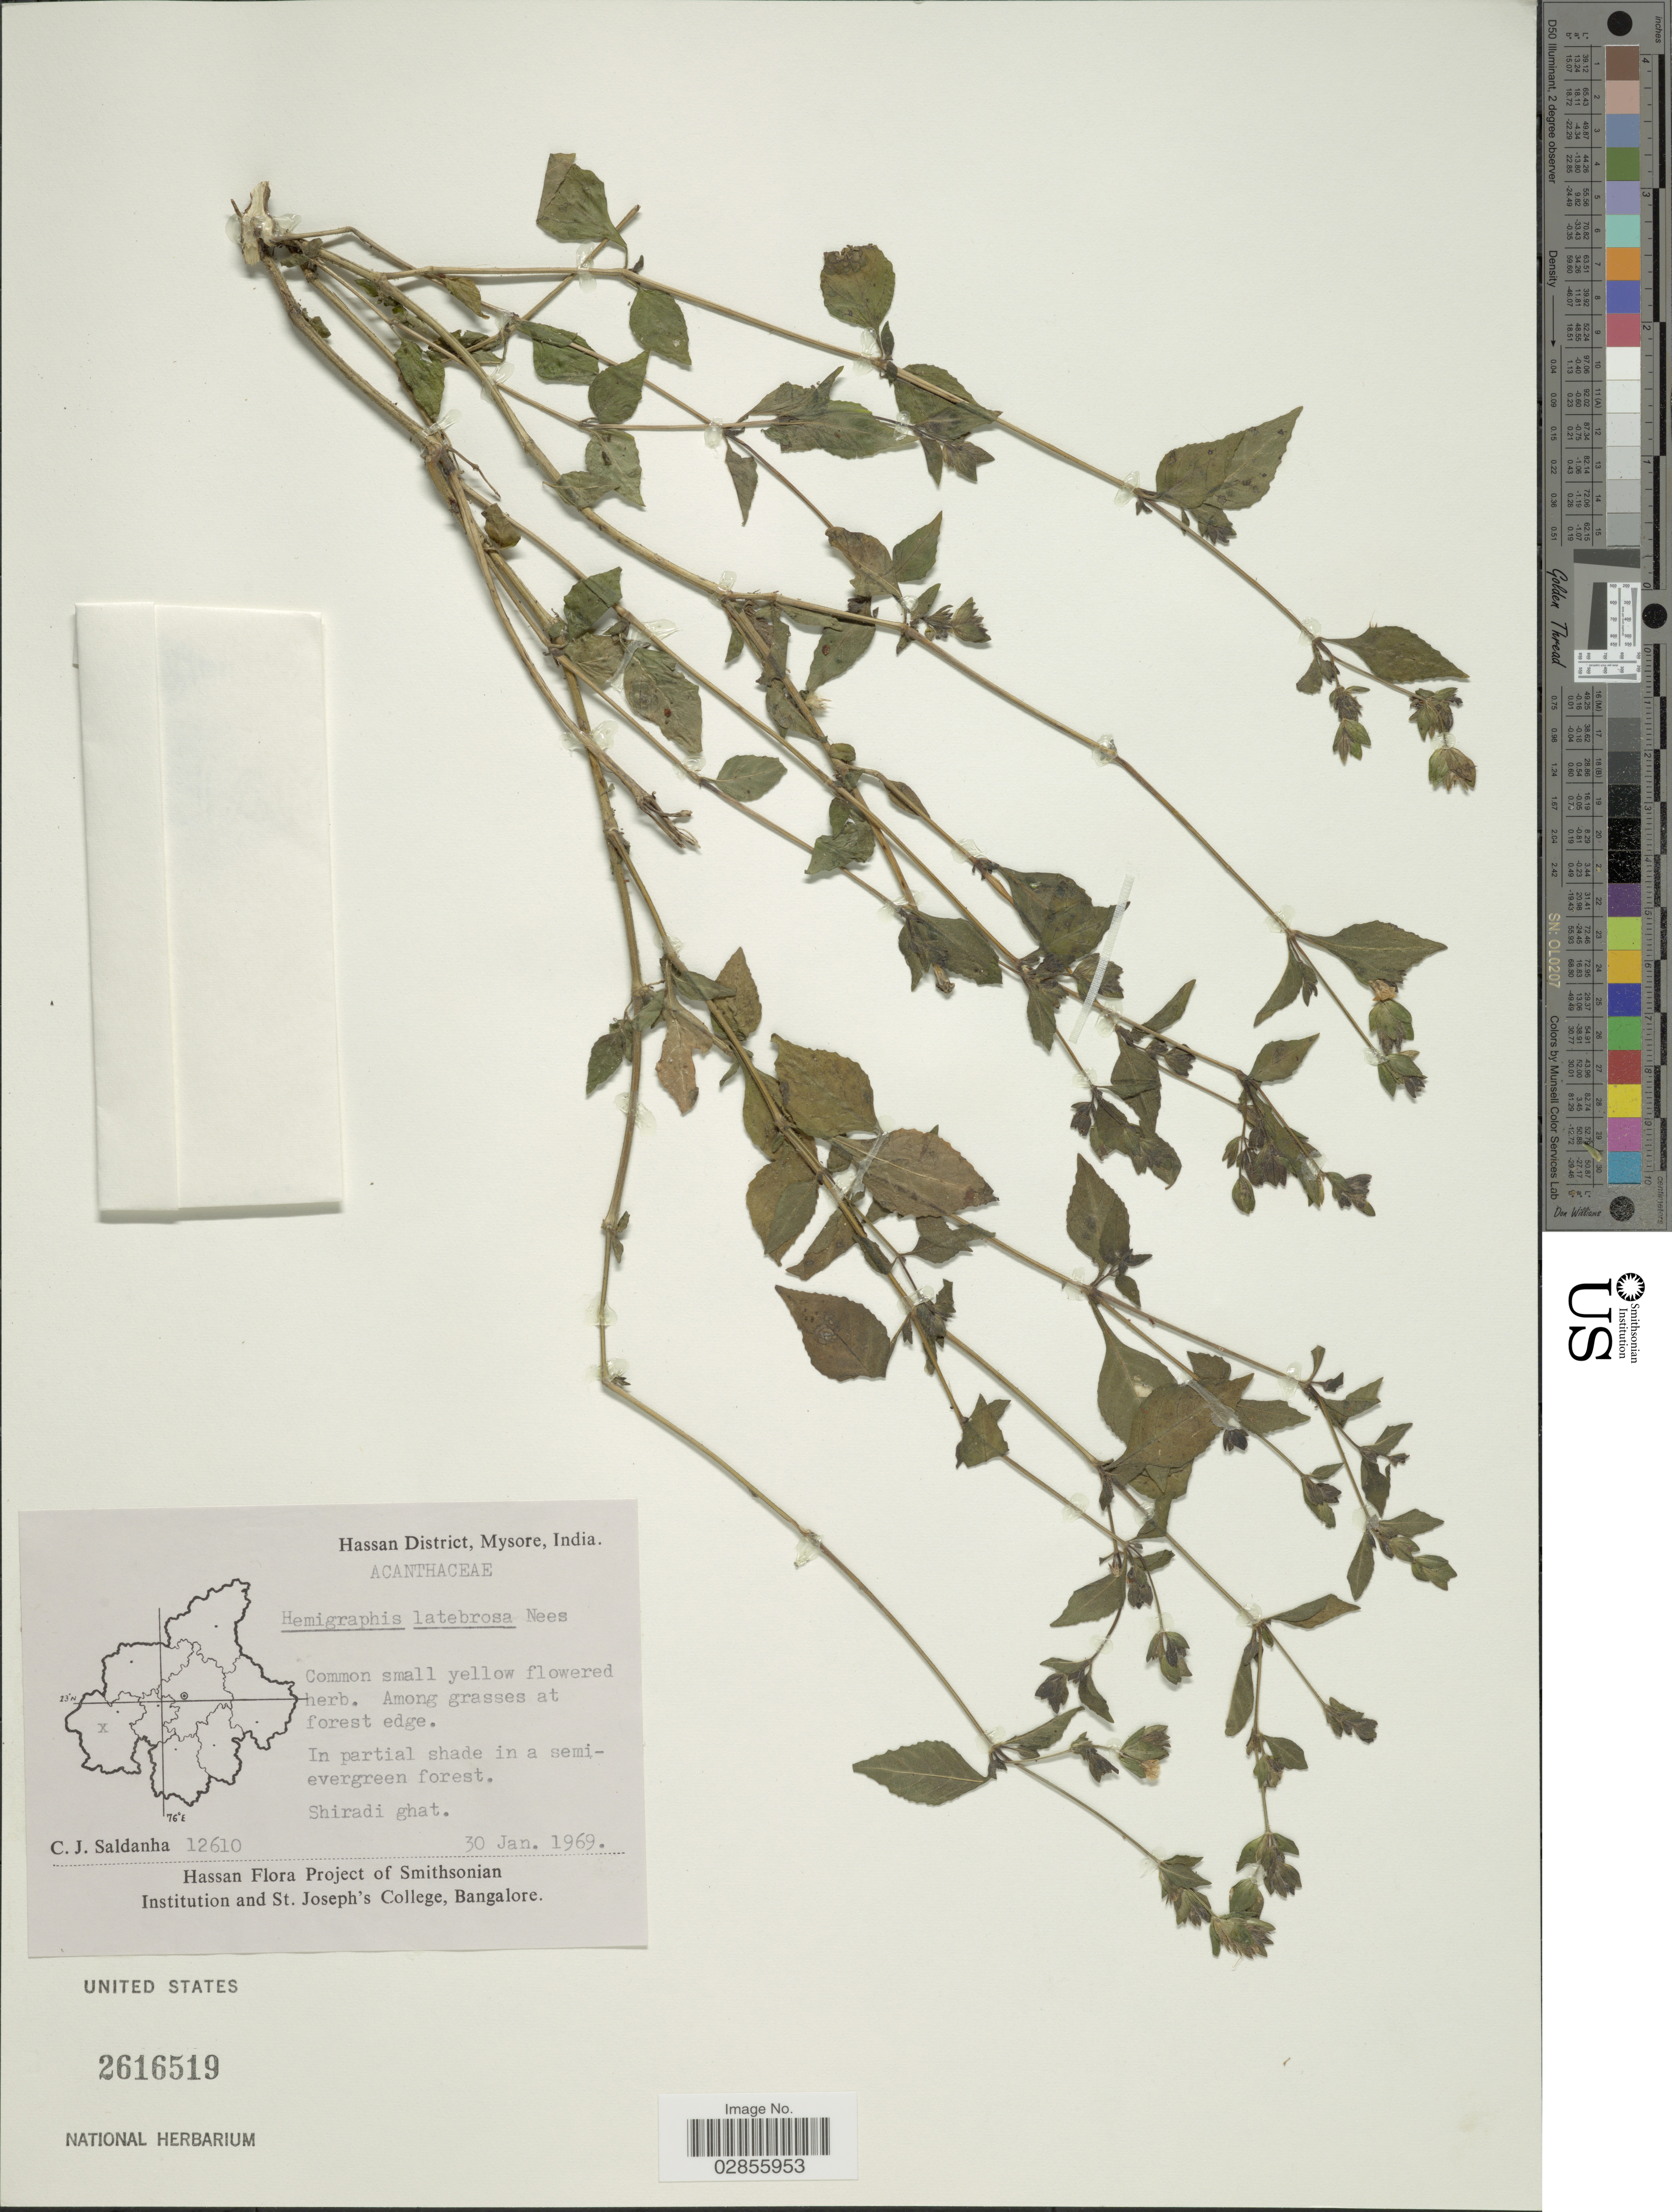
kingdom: Plantae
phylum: Tracheophyta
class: Magnoliopsida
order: Lamiales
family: Acanthaceae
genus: Hemigraphis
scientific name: Hemigraphis latebrosa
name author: (A. Roth) Nees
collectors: C. J. Saldanha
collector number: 12610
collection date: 1969-01-30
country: India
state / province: Karnataka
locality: Hassan District, Mysore. Shiradi ghat.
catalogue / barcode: US 2616519